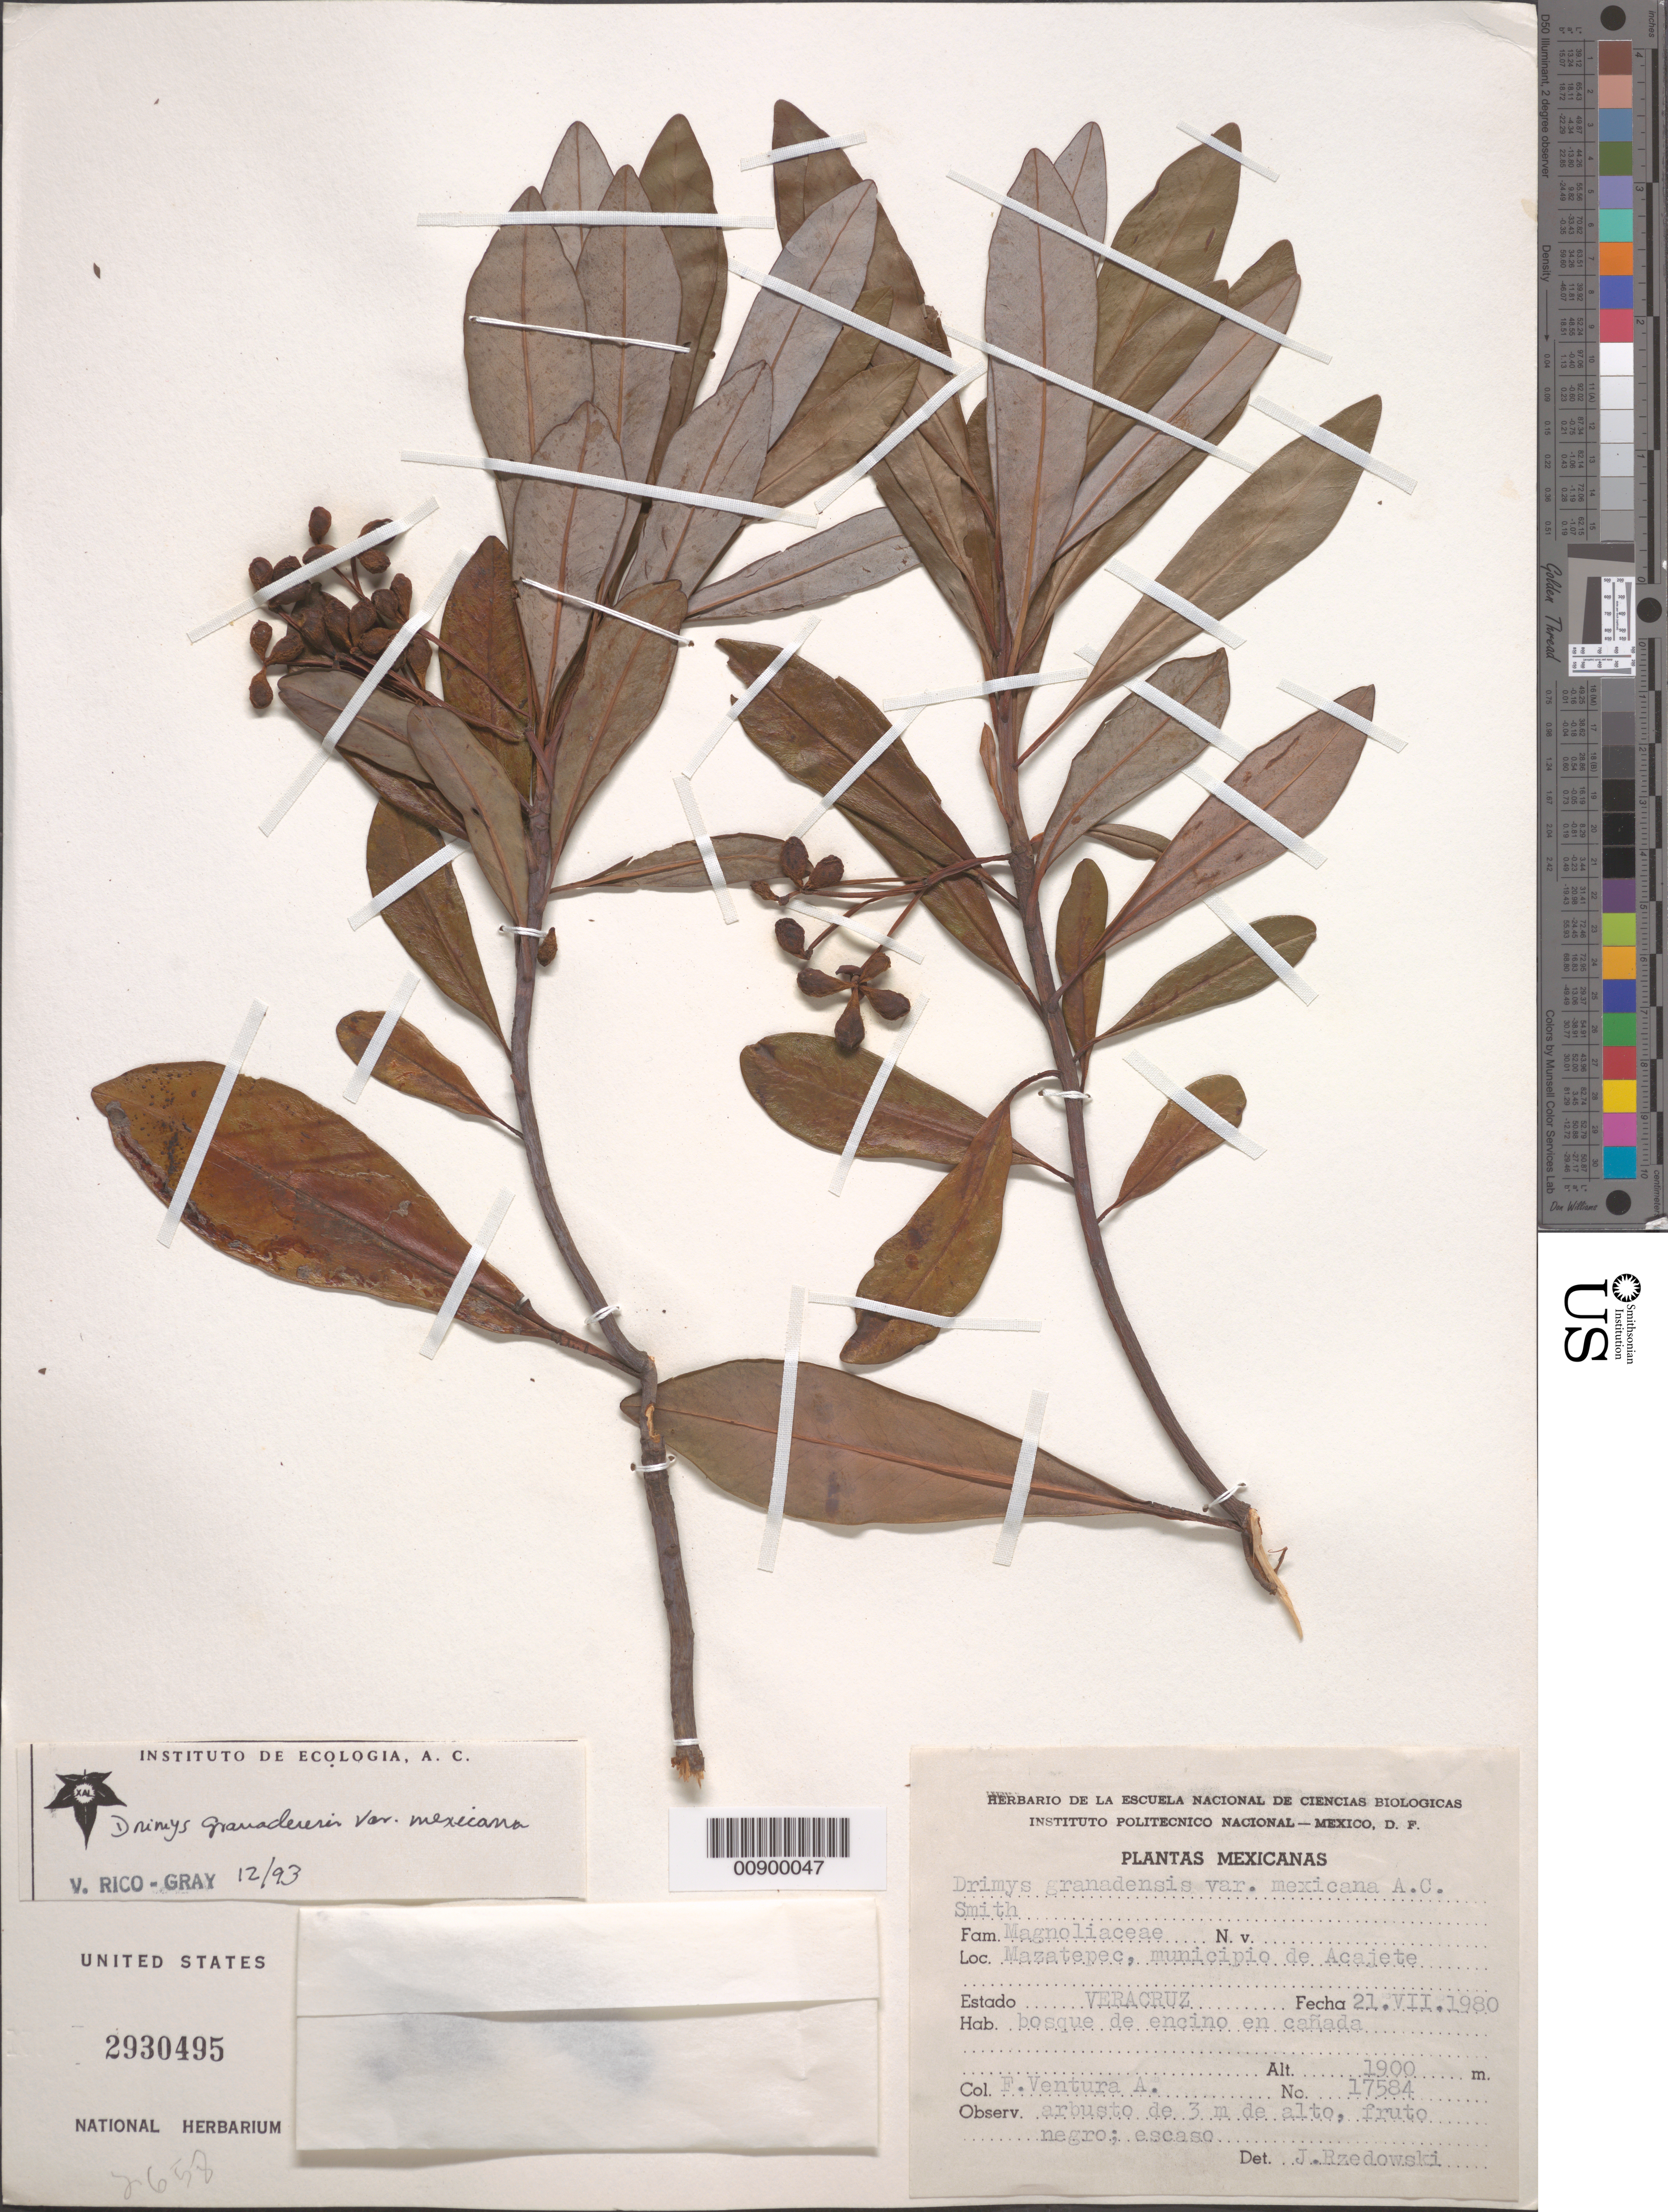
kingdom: Plantae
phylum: Tracheophyta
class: Magnoliopsida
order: Canellales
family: Winteraceae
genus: Drimys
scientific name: Drimys granadensis var. mexicana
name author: L. f.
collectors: F. Ventura A.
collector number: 17584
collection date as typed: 21 Jul 1980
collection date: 1980-07-21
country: Mexico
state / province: Veracruz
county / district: Acajete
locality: Mazatepec, municipio de Acajete, Veracruz.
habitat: Bosque de encino en cañada.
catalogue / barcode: US 2930495